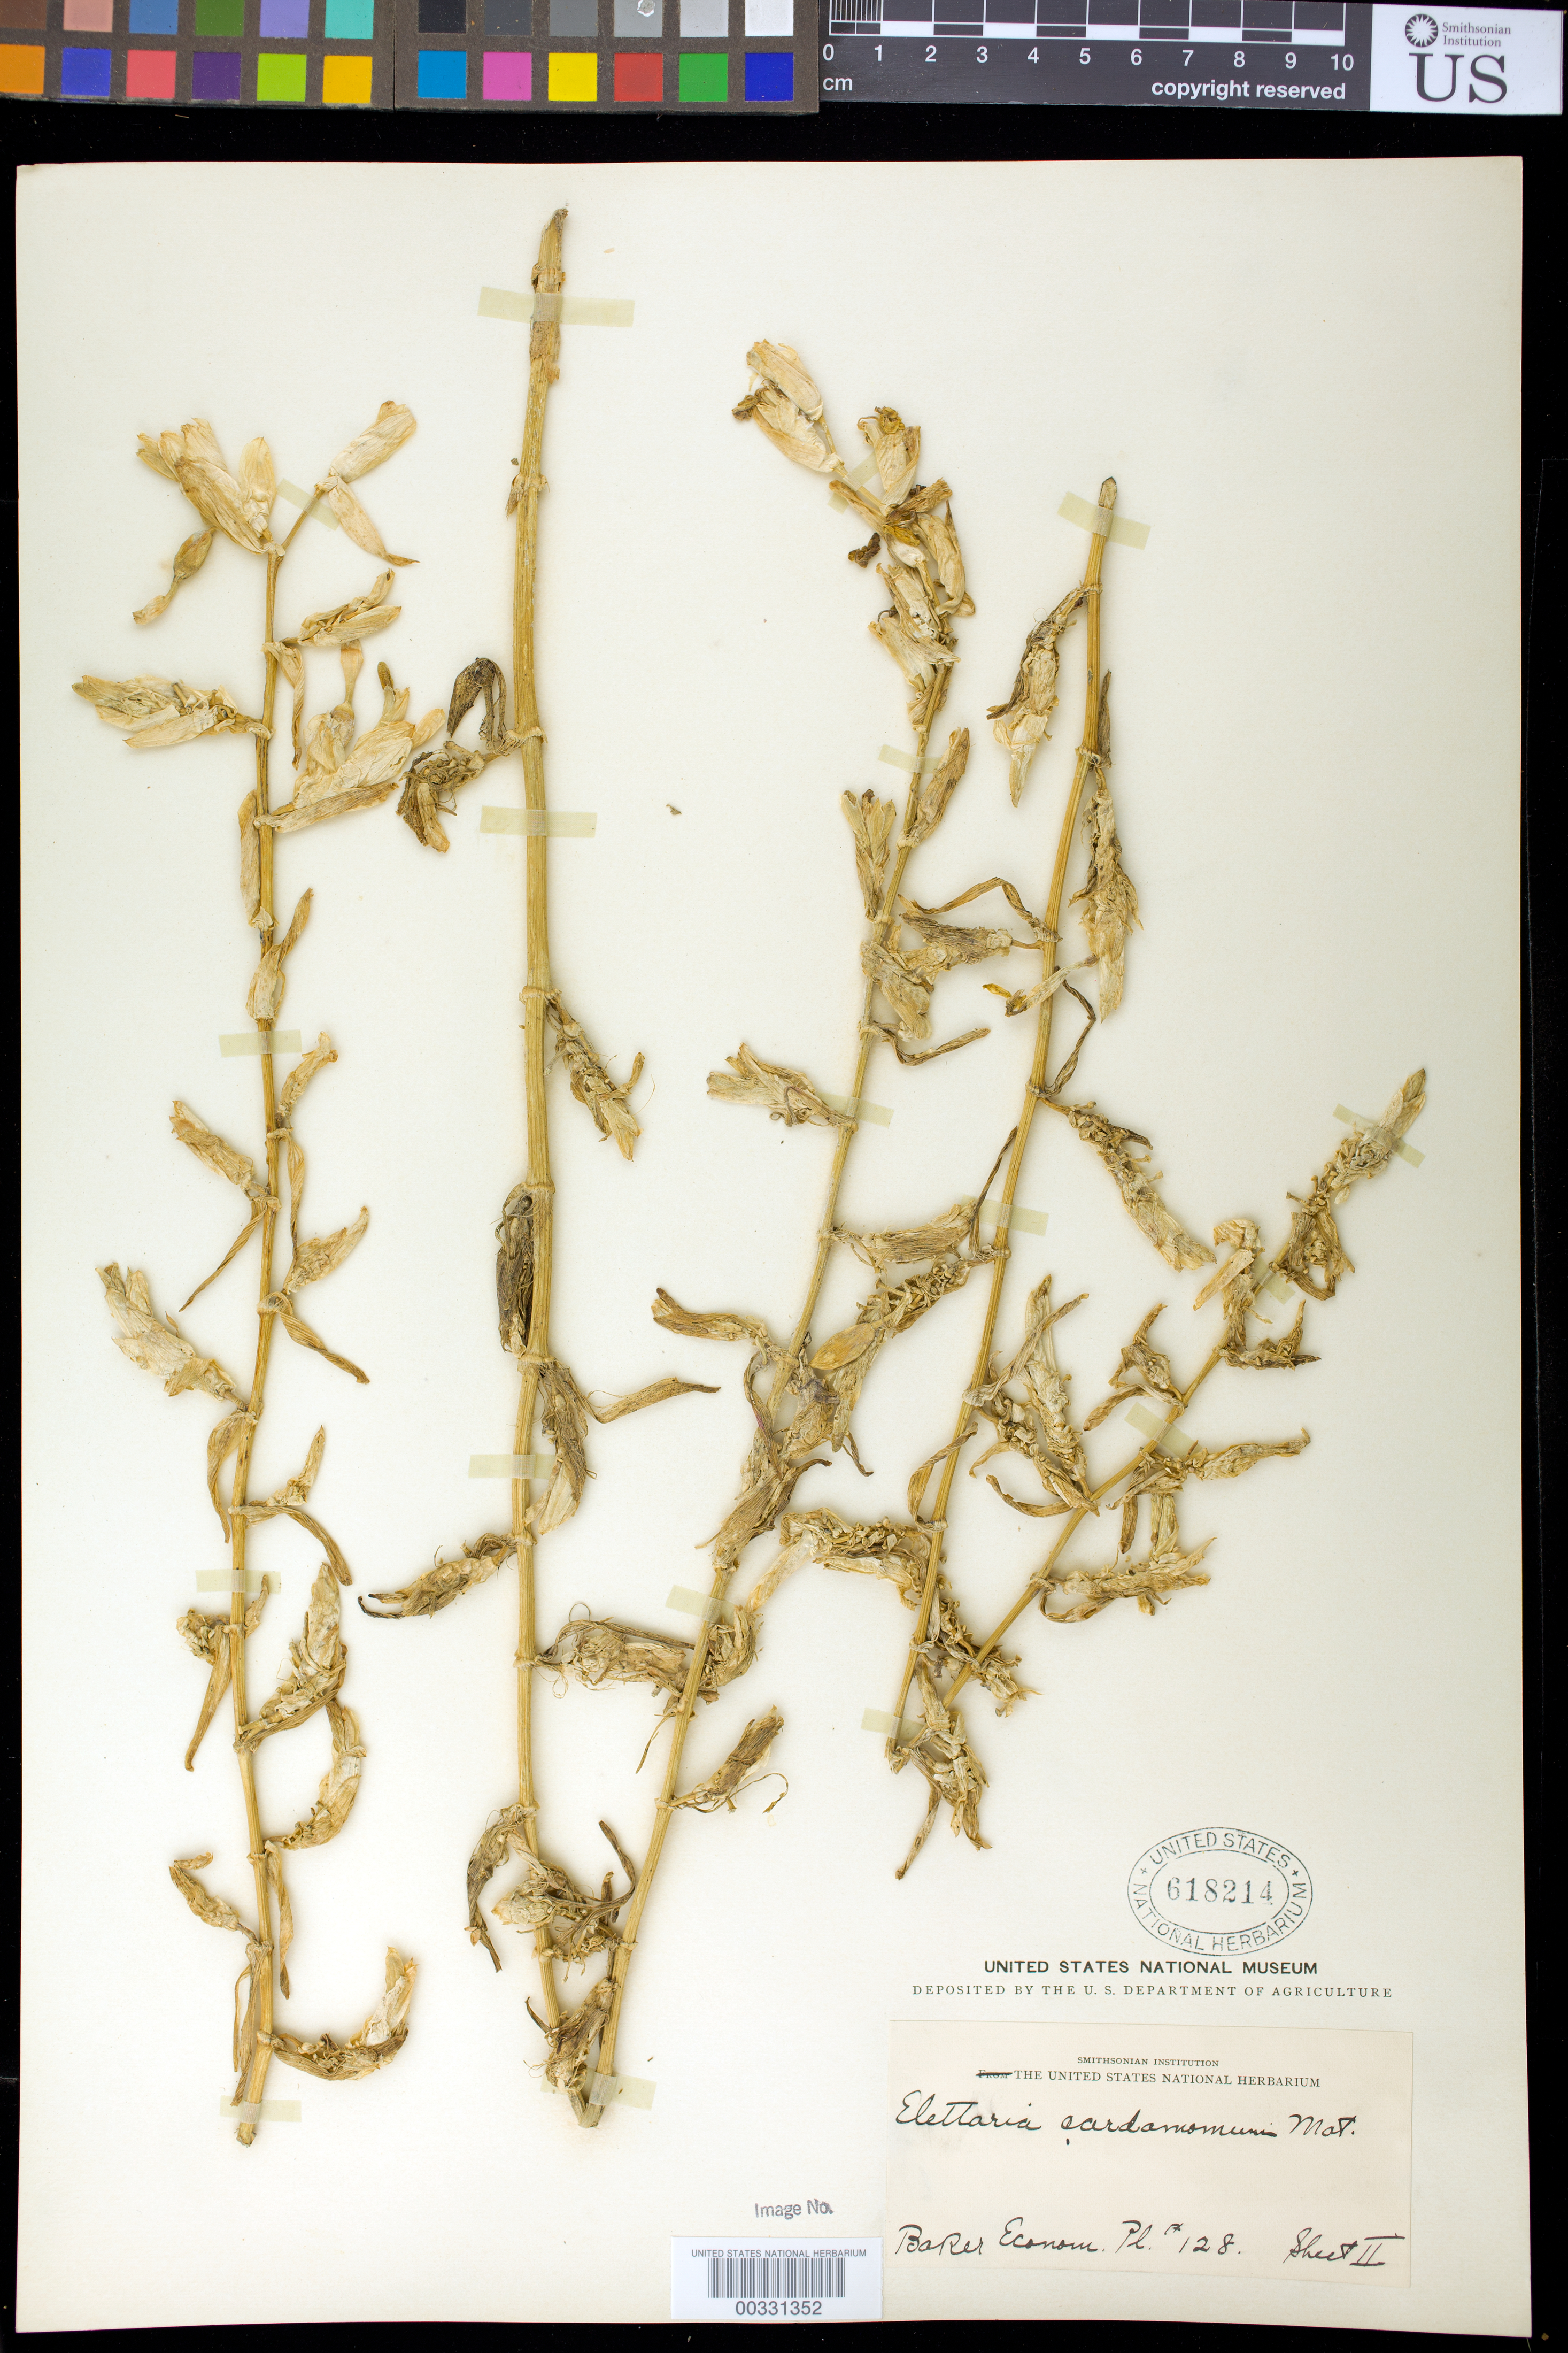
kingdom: Plantae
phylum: Tracheophyta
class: Liliopsida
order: Zingiberales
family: Zingiberaceae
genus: Elettaria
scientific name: Elettaria cardamomum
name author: (L.) Maton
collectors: C. F. Baker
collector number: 128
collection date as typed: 29 May 1907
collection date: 1907-05-29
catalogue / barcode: US 618214